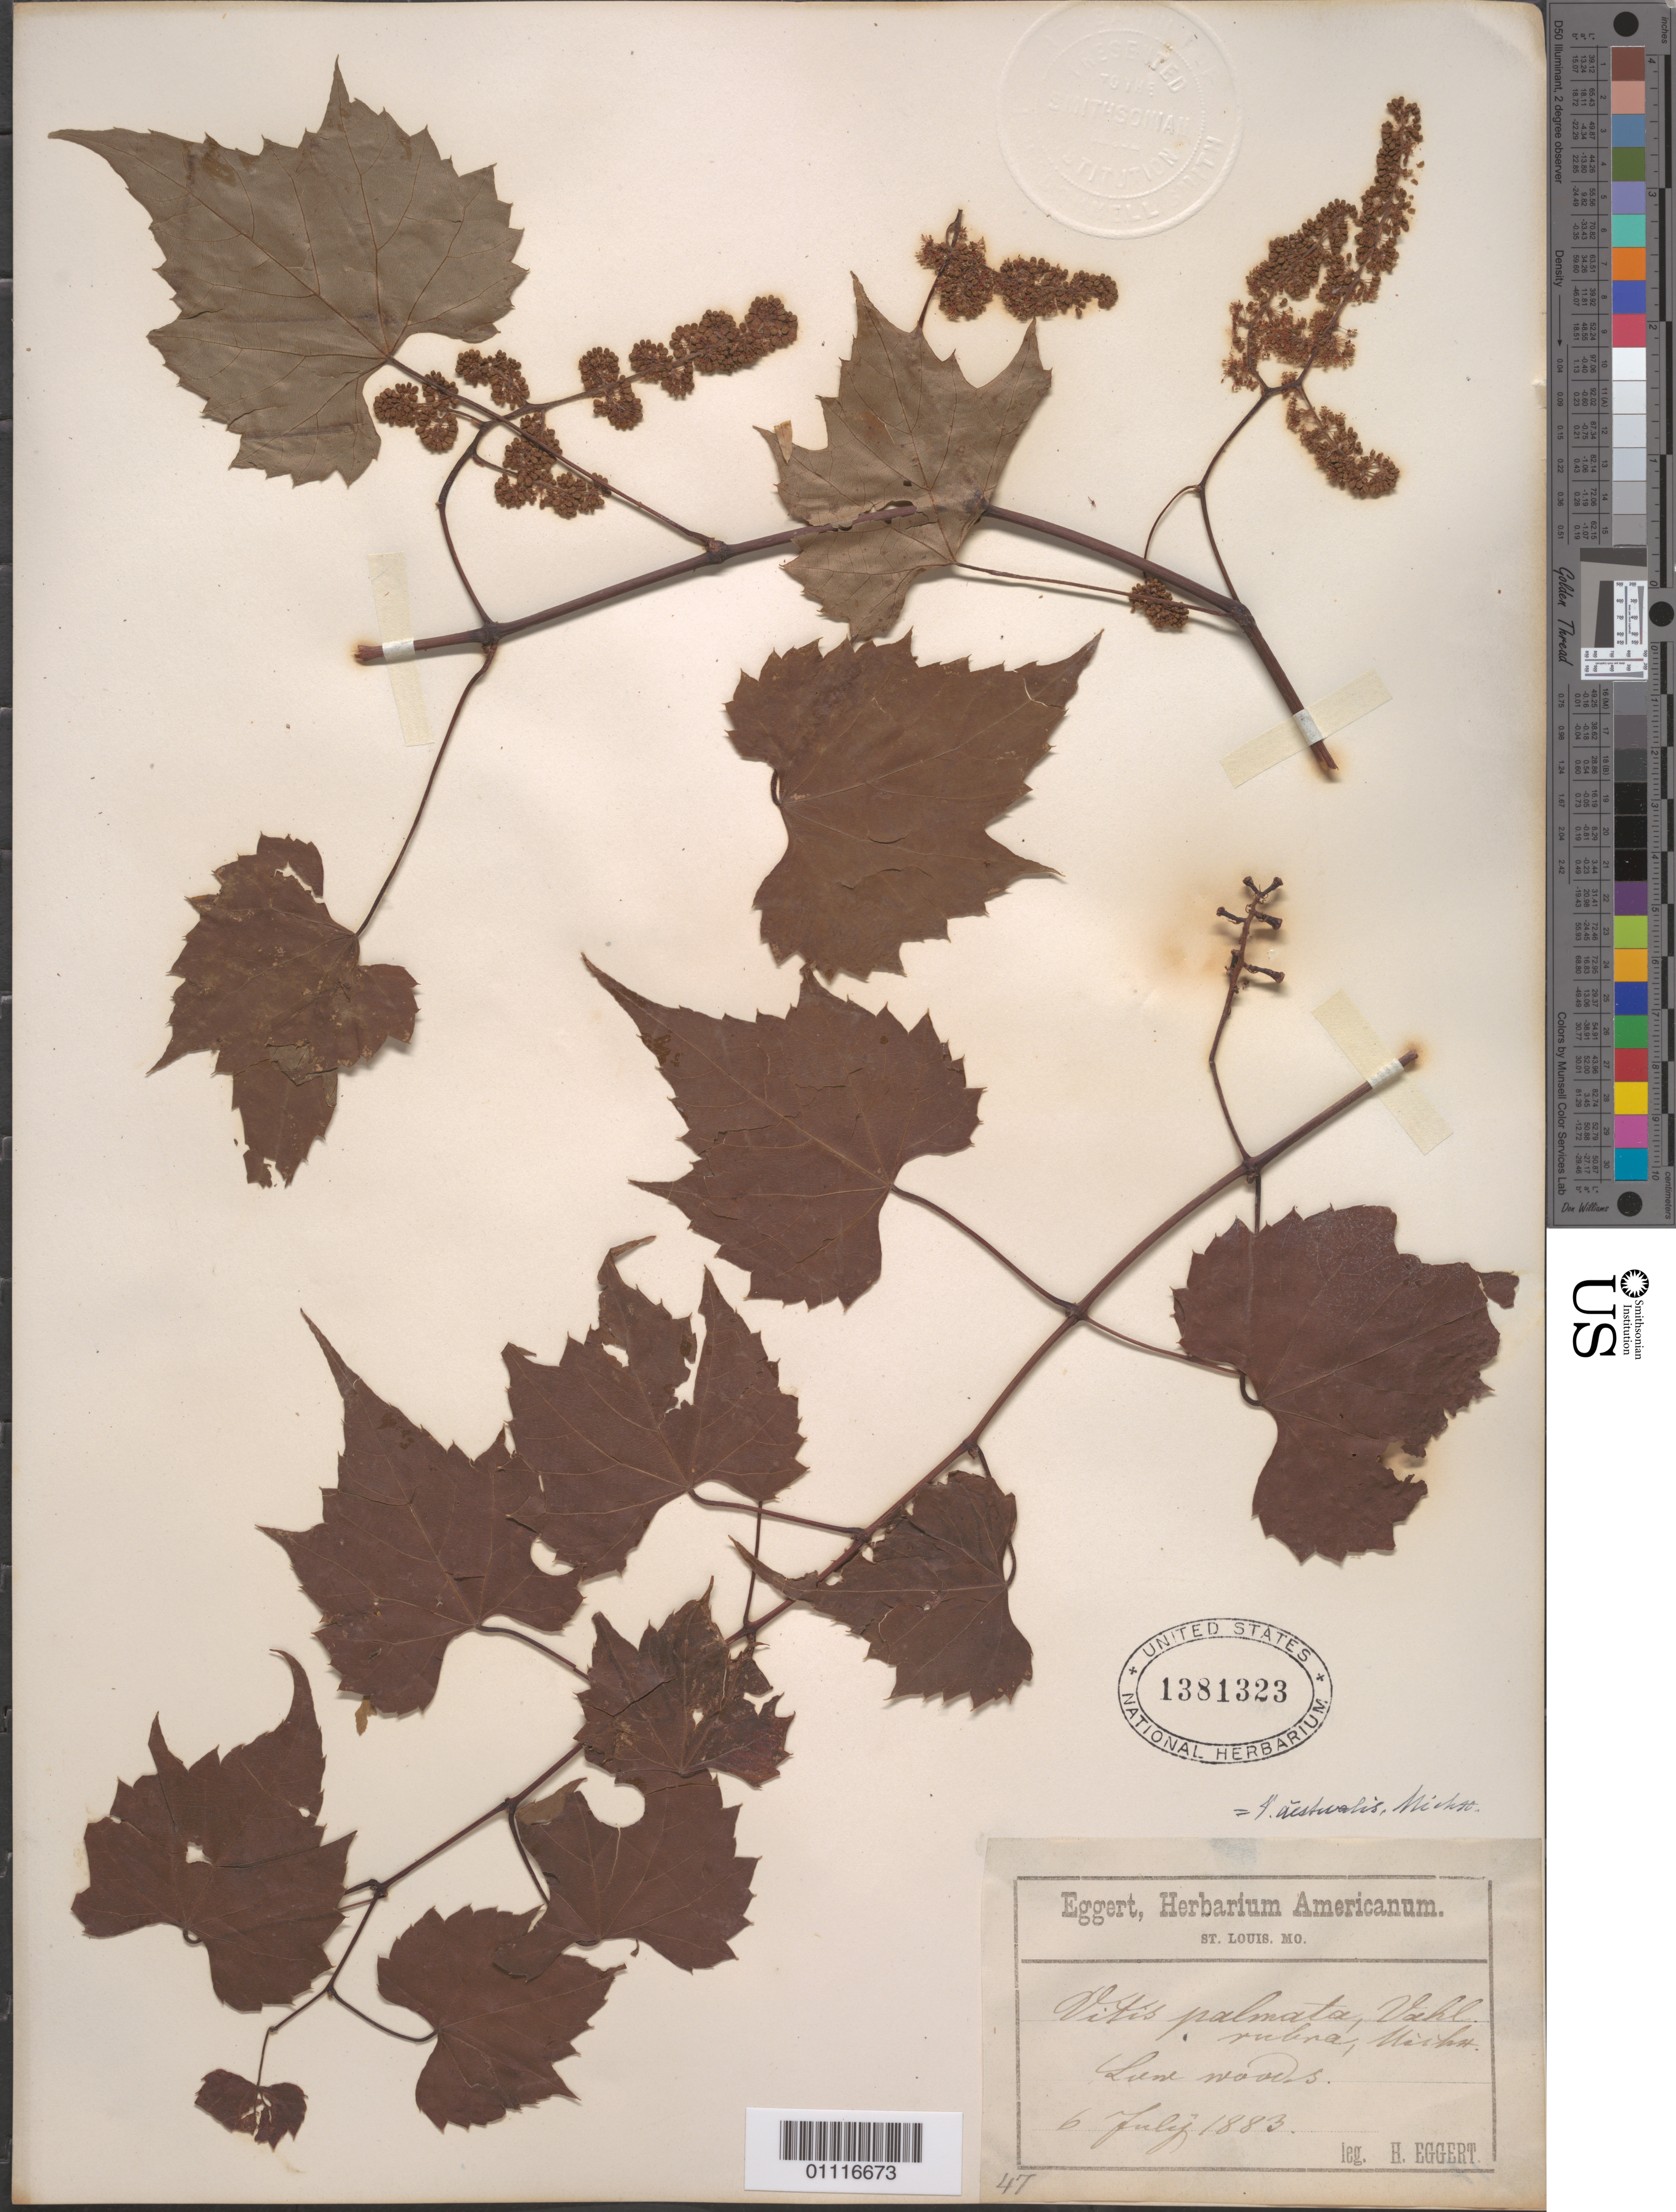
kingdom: Plantae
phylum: Tracheophyta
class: Magnoliopsida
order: Vitales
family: Vitaceae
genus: Vitis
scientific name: Vitis aestivalis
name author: Michx.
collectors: H. Eggert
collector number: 47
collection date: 1883-07-06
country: United States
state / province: Missouri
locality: St. Louis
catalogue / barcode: US 1381323